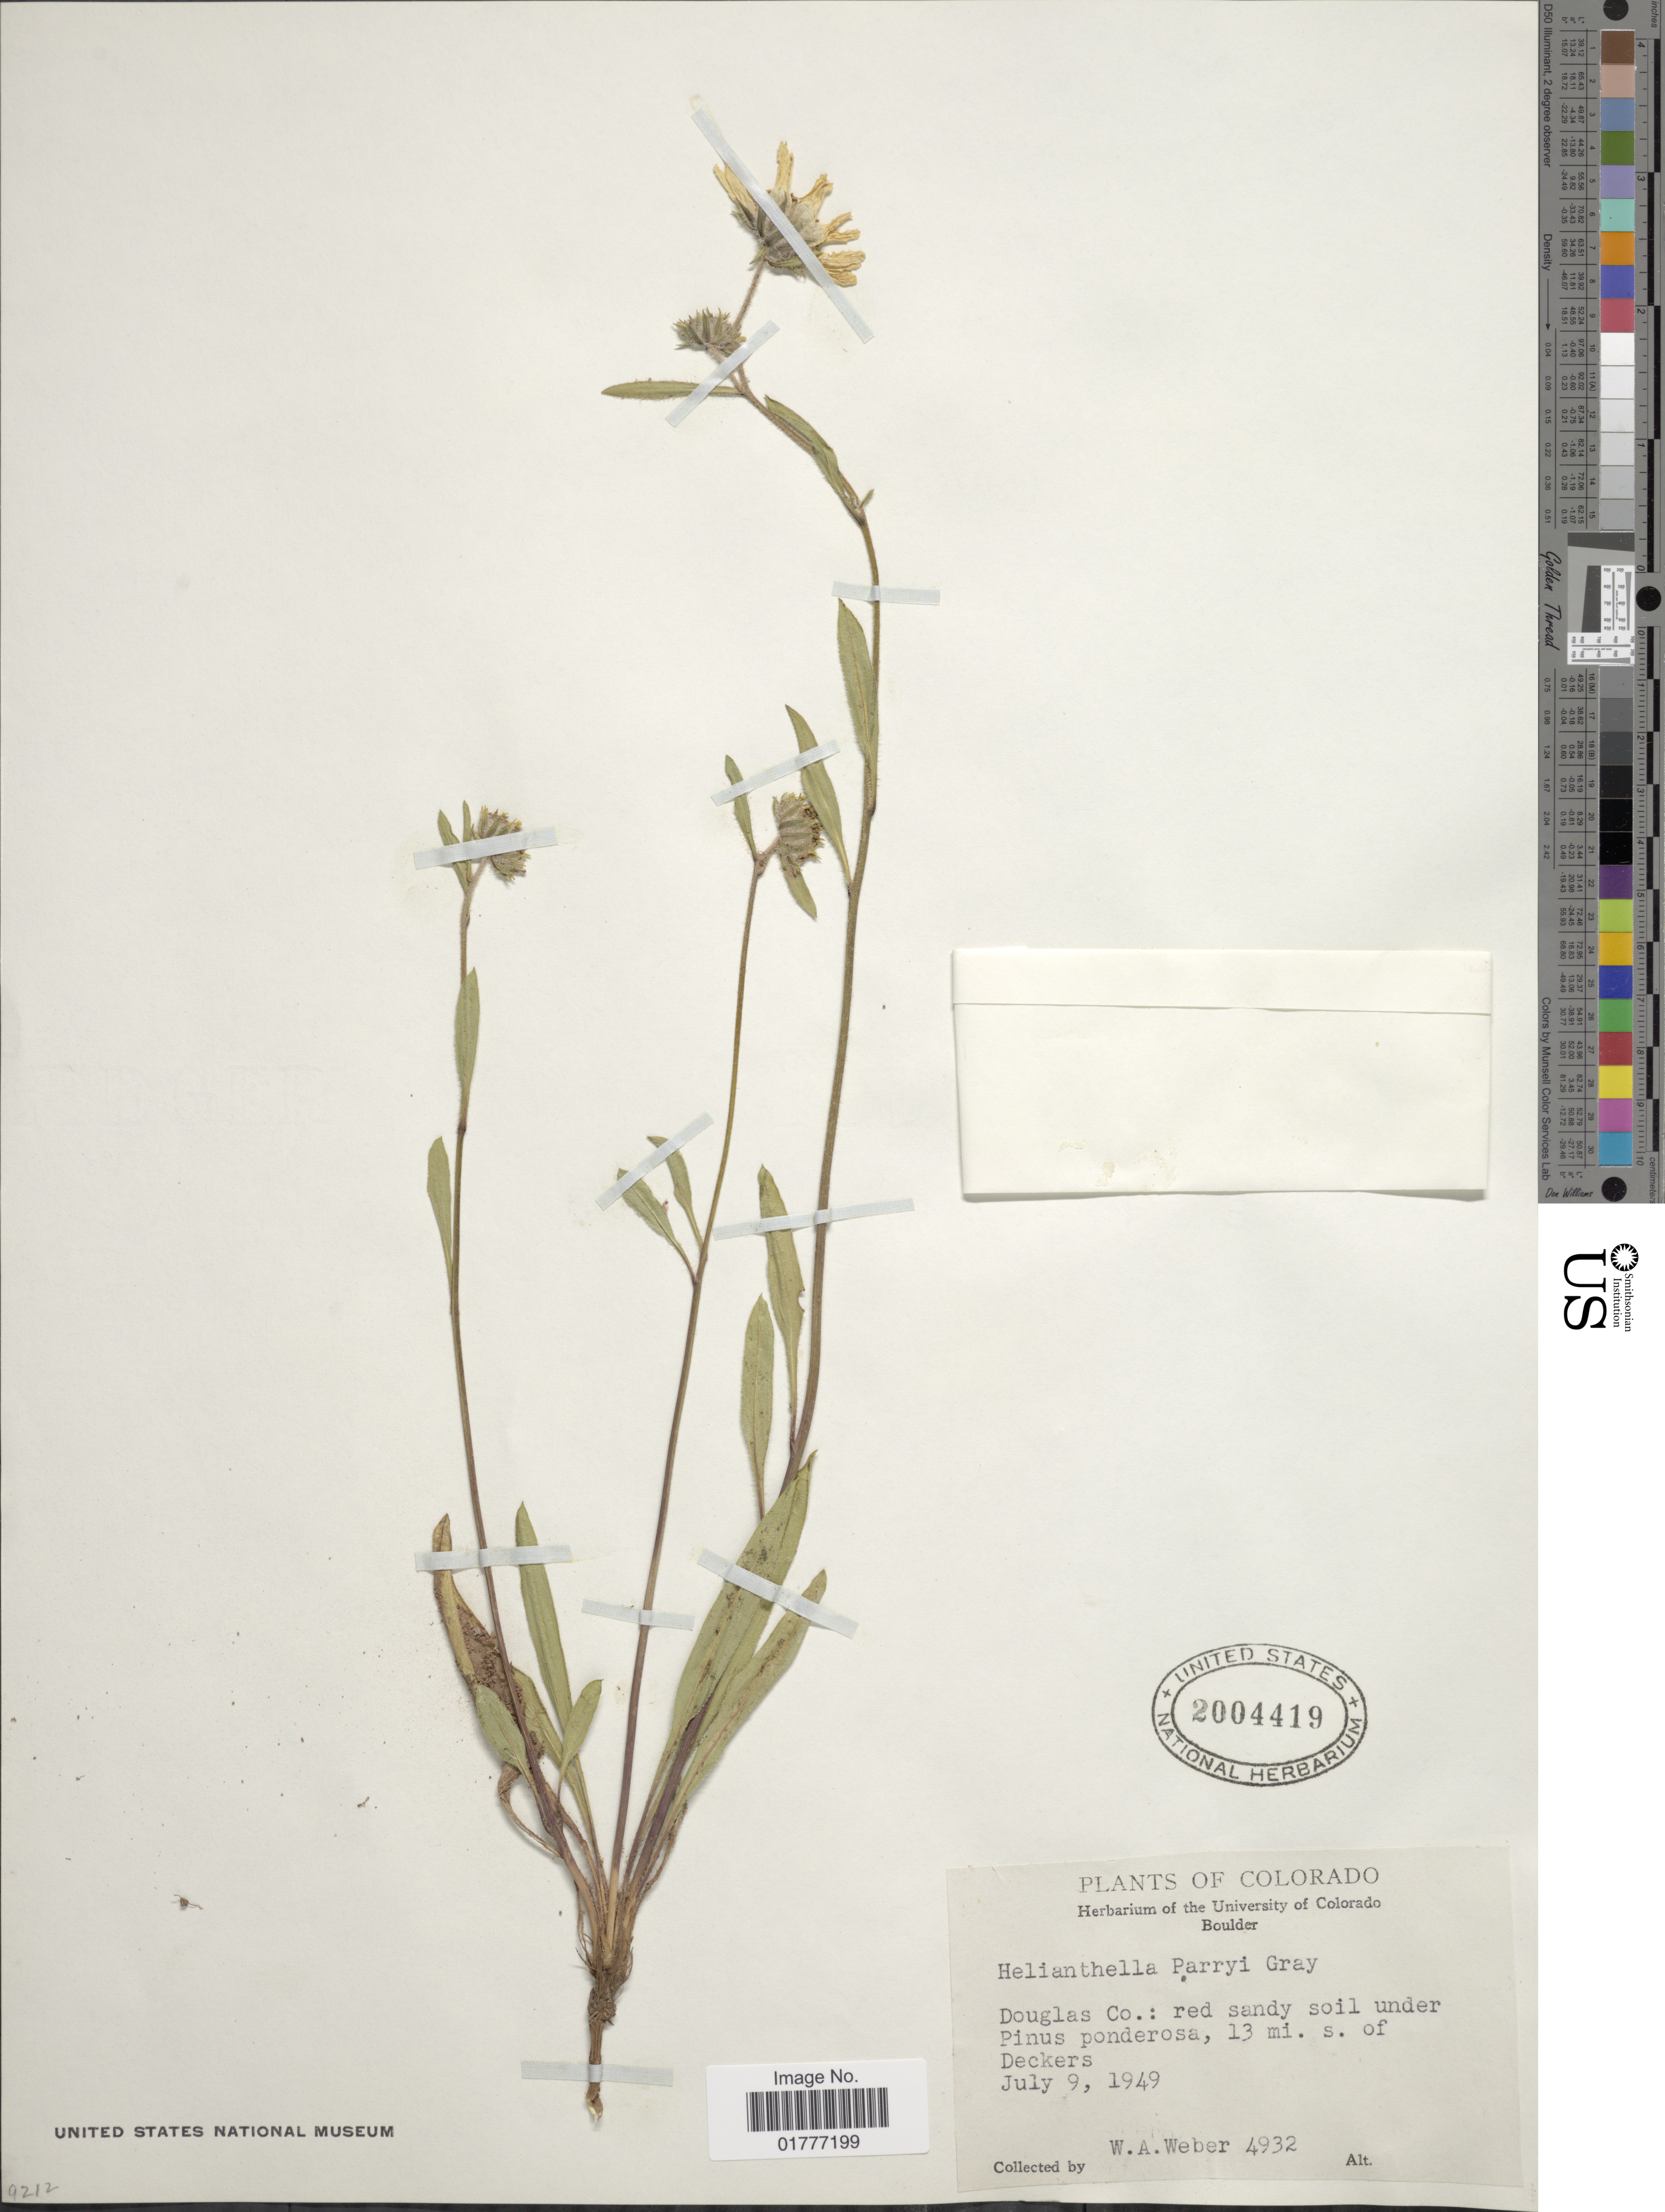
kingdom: Plantae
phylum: Tracheophyta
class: Magnoliopsida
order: Asterales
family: Asteraceae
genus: Helianthella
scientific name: Helianthella parryi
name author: A. Gray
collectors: W. A. Weber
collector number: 4932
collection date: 1949-07-09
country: United States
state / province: Colorado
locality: Douglas Co.: 13 mi. s. of Deckers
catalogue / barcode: US 2004419